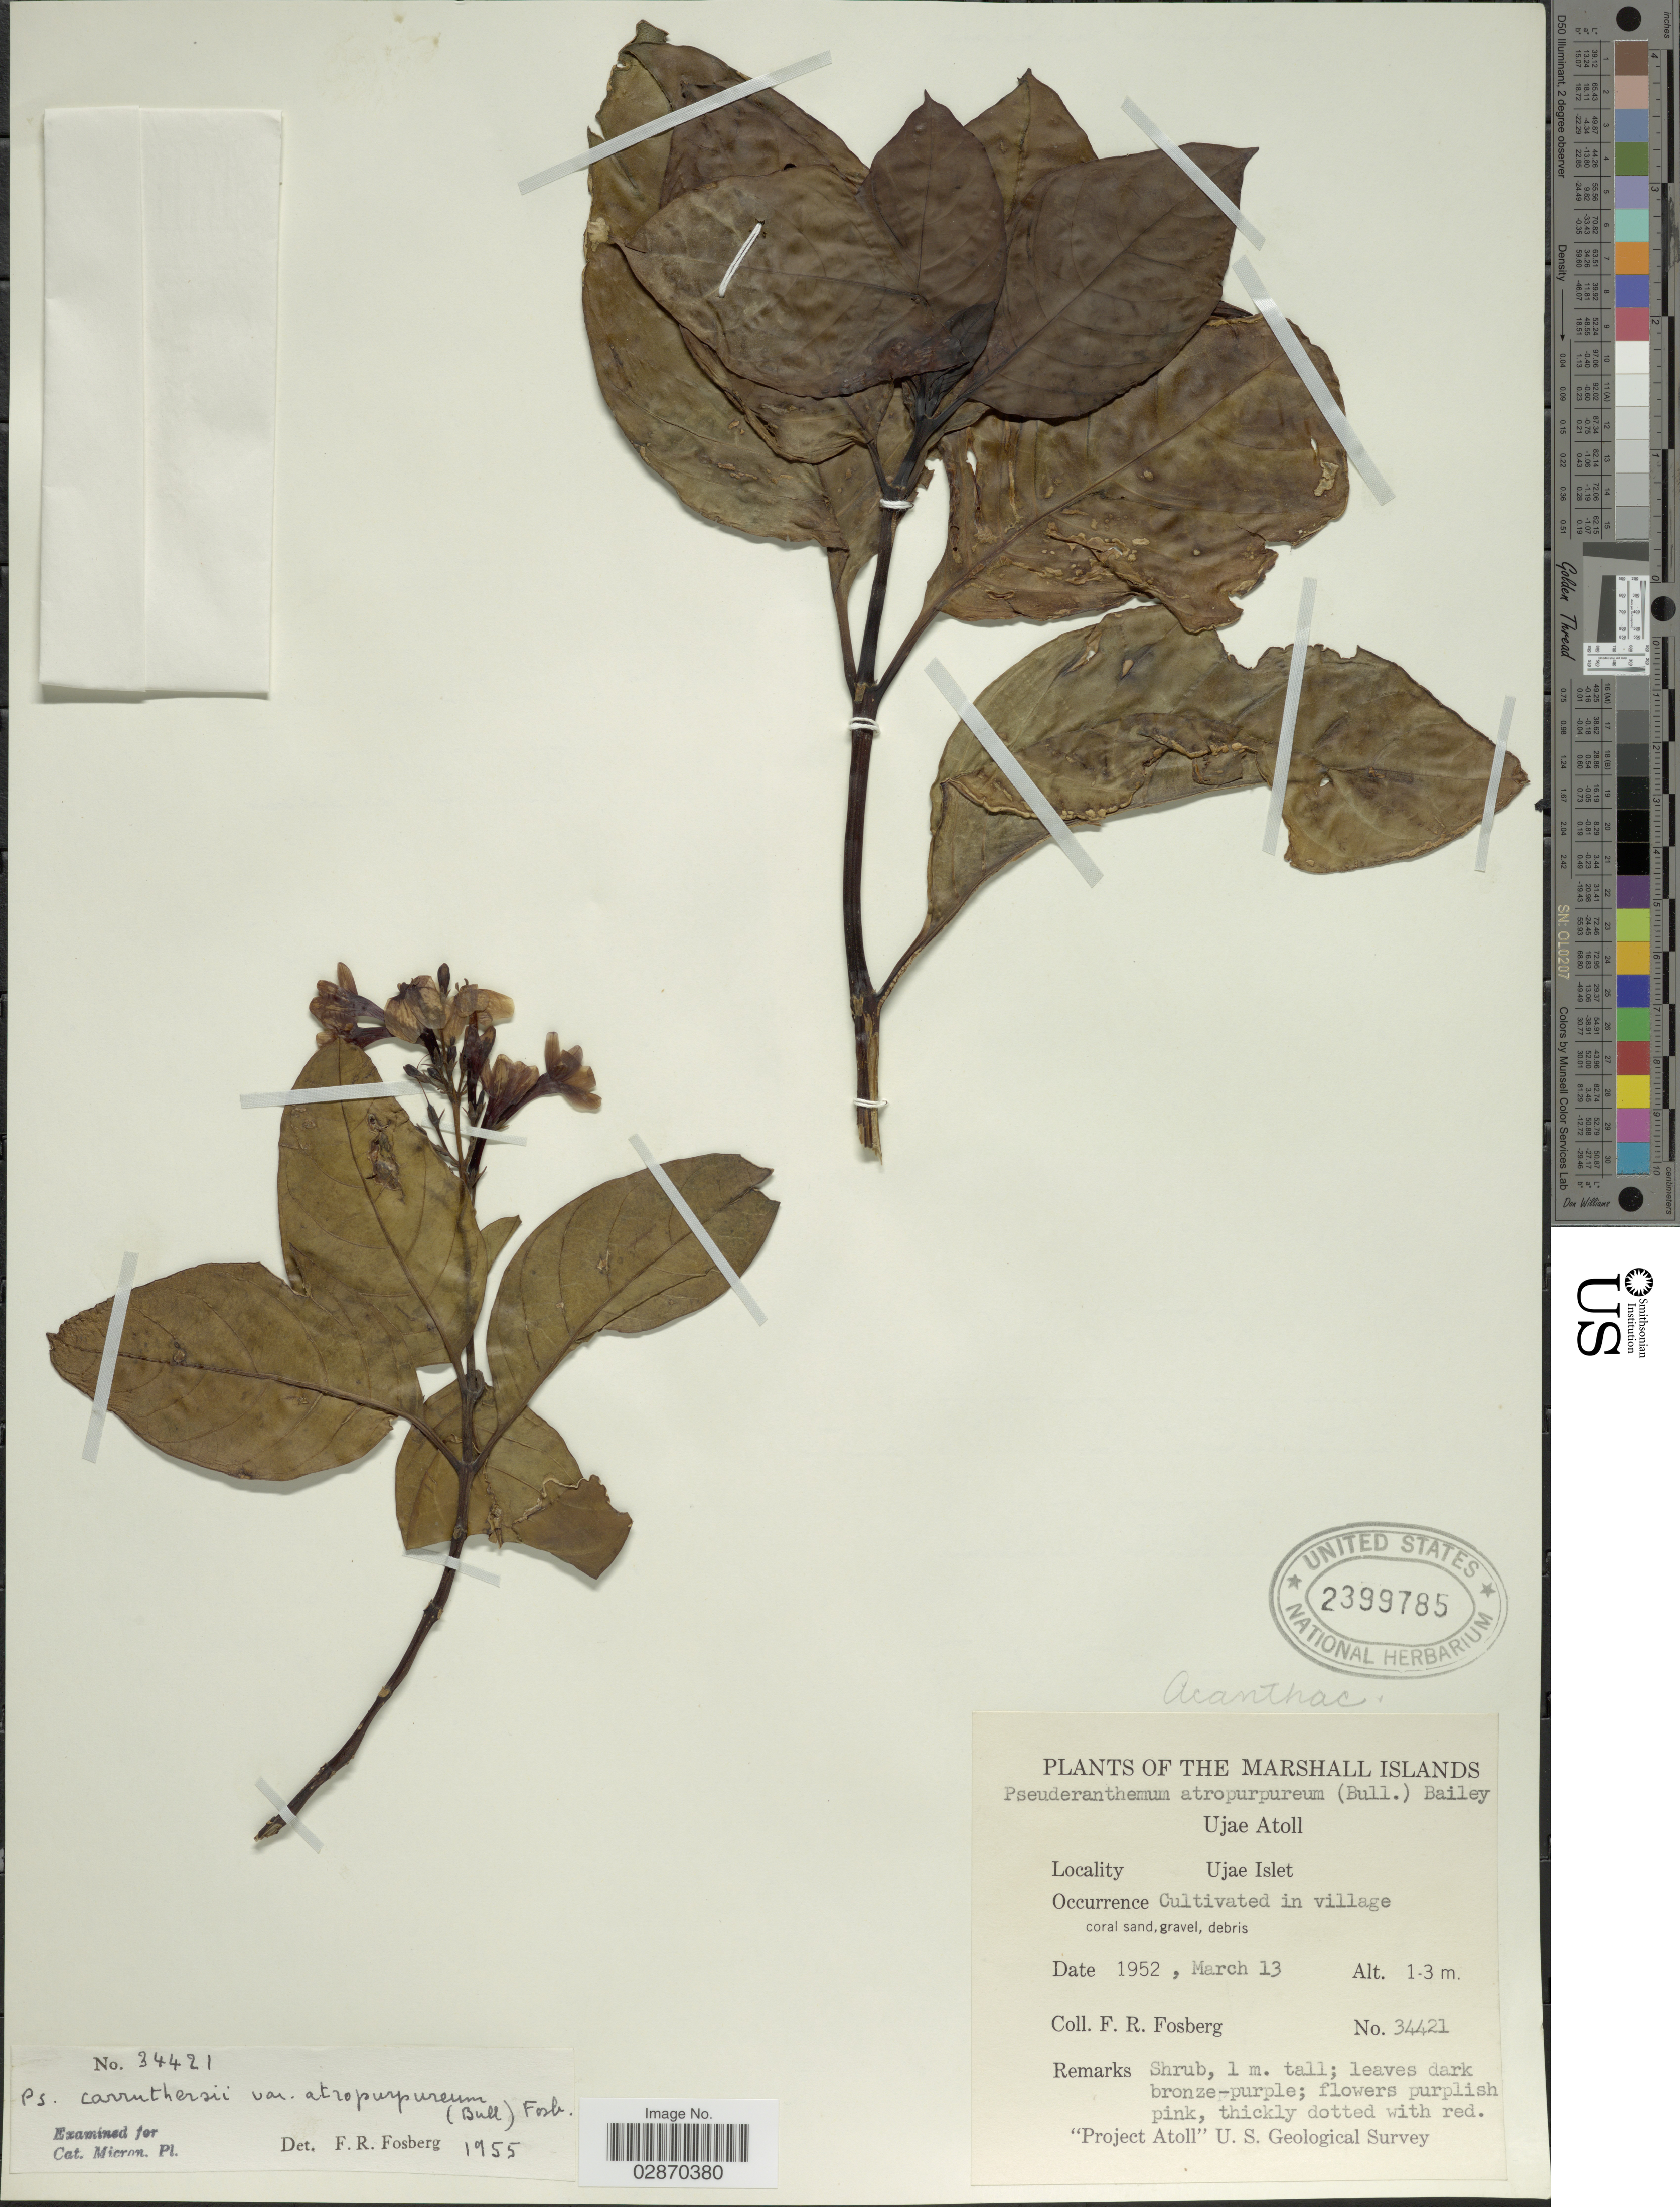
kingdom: Plantae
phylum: Tracheophyta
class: Magnoliopsida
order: Lamiales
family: Acanthaceae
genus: Pseuderanthemum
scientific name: Pseuderanthemum carruthersii var. atropurpureum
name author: (W. Bull) Fosberg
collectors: F. R. Fosberg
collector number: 34421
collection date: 1952-03-13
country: Marshall Islands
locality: Ujae Atoll, Ujae Islet. Cultivated in village.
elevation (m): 1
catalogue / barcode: US 2399785